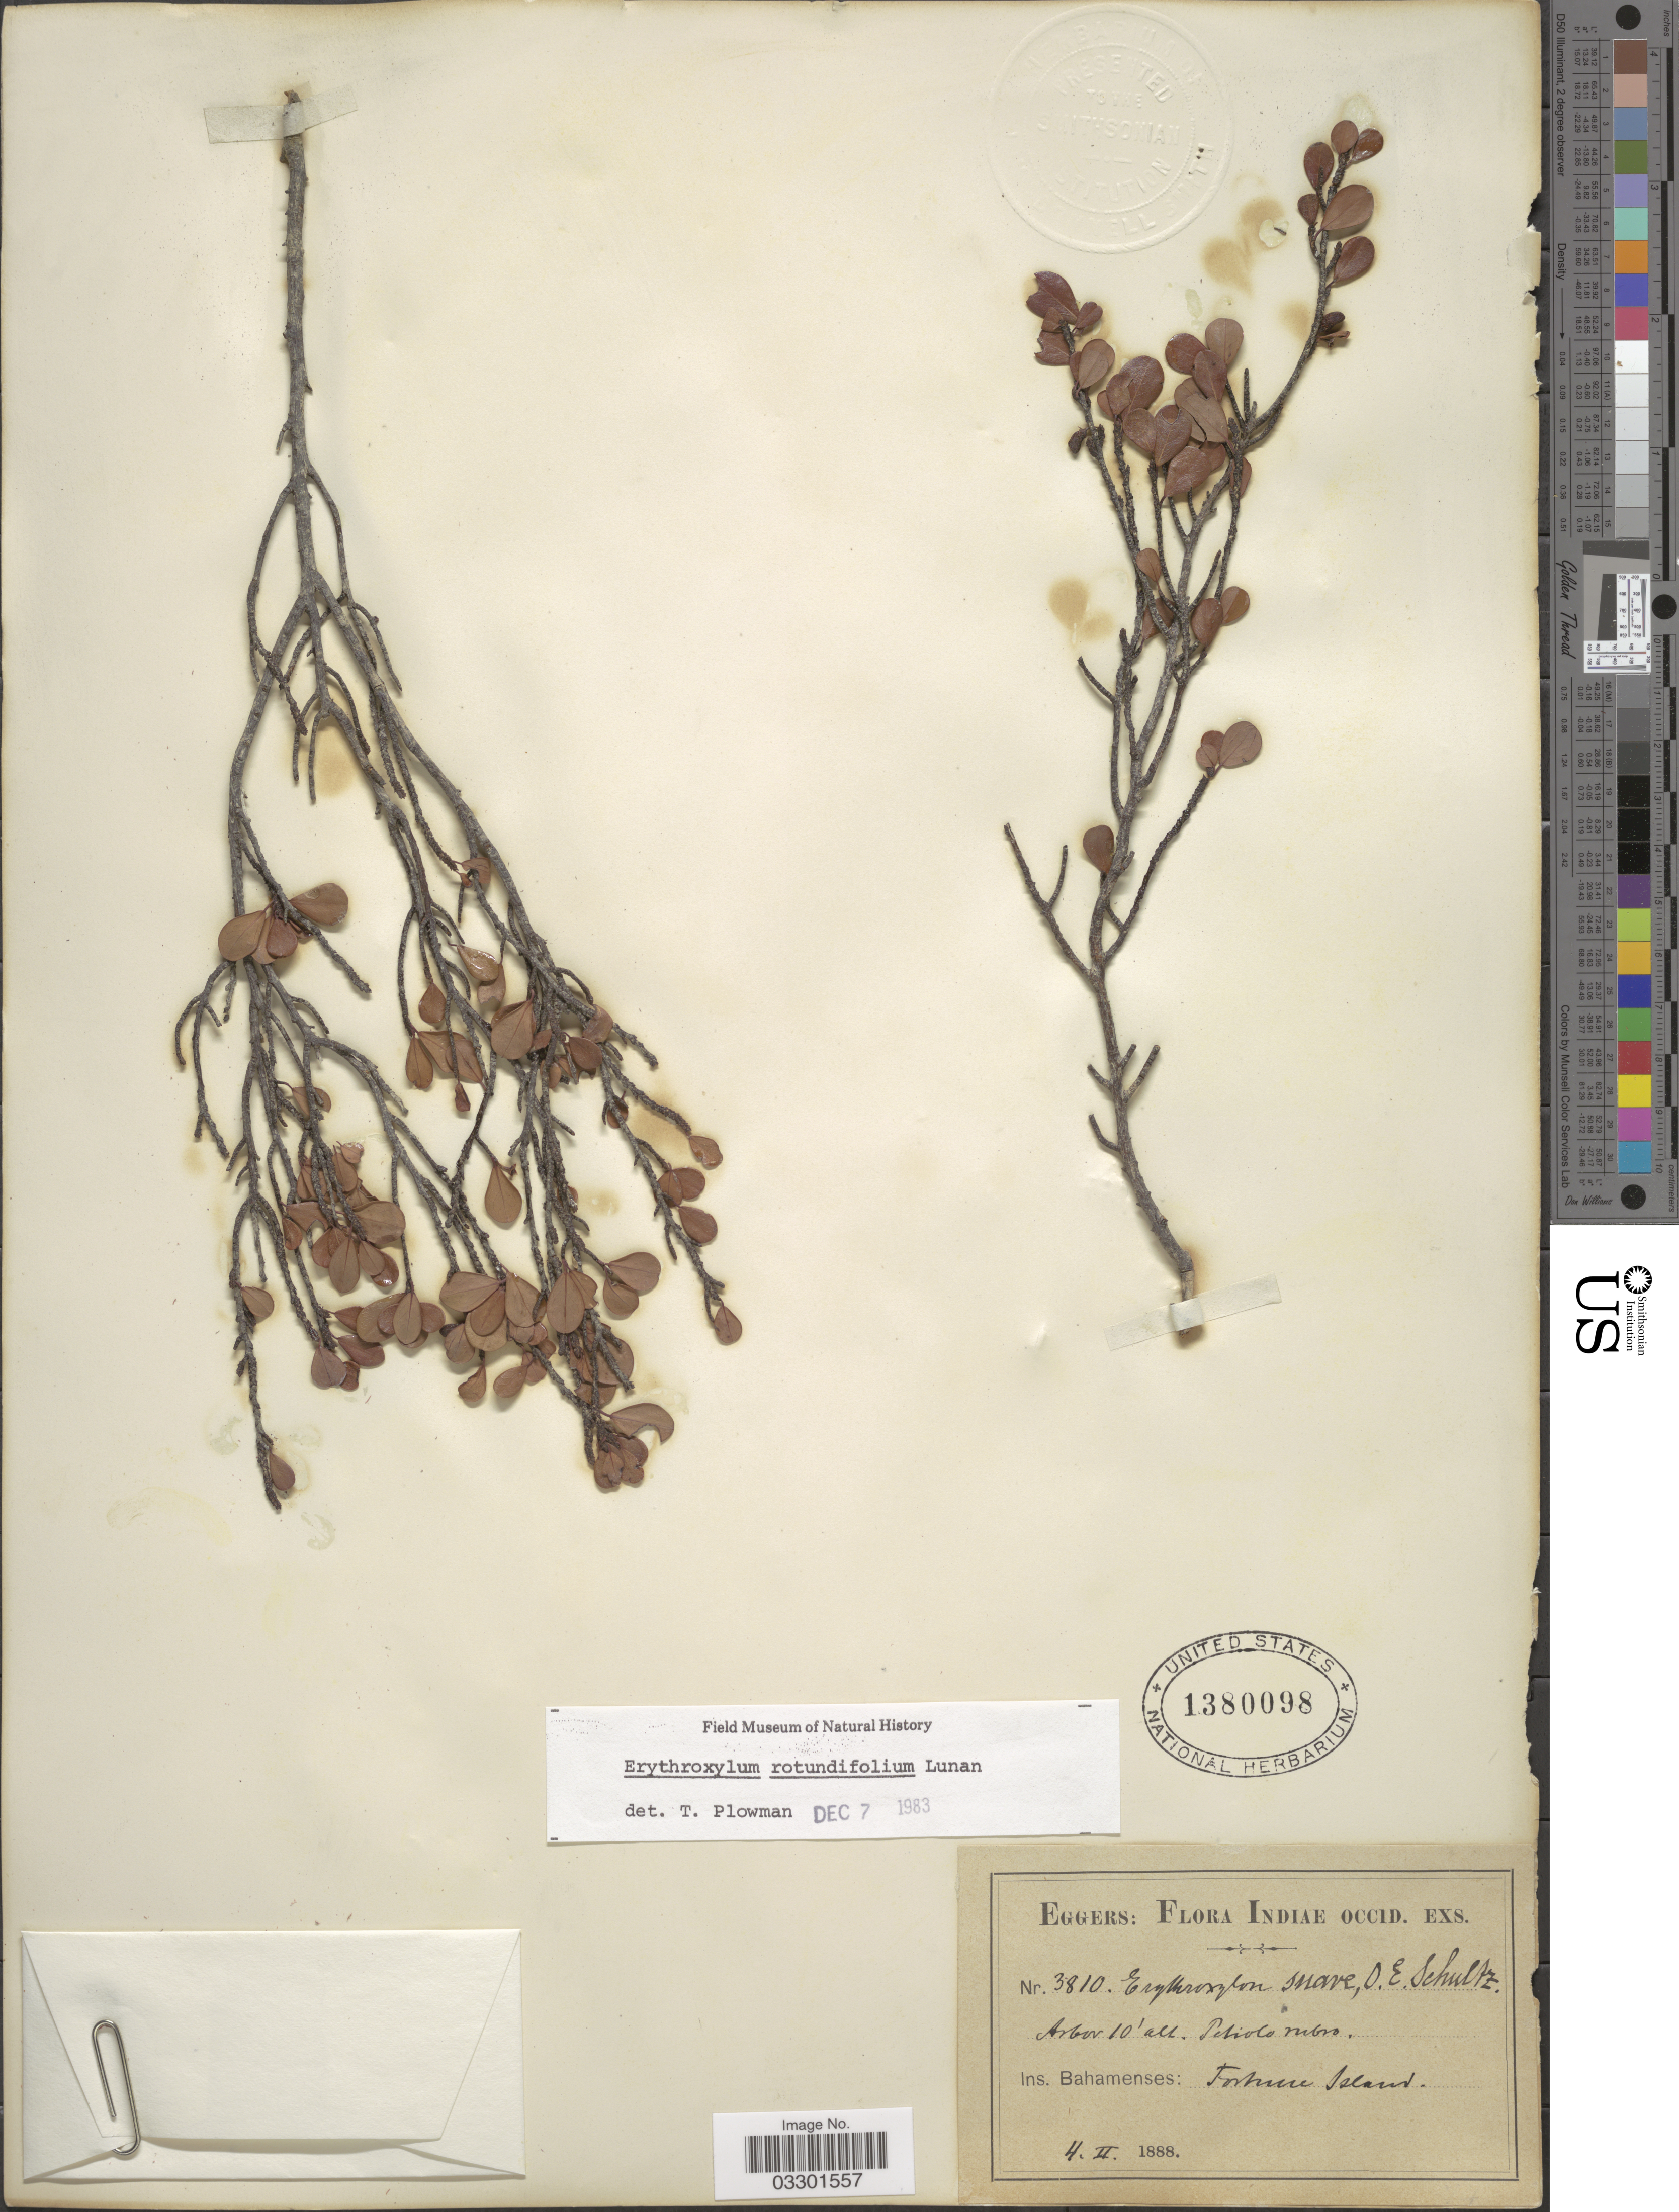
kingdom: Plantae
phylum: Tracheophyta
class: Magnoliopsida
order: Malpighiales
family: Erythroxylaceae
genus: Erythroxylum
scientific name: Erythroxylum rotundifolium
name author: Lunan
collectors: -. Eggers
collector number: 3810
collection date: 1888-02-04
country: Bahamas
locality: Indiae Occid. Ins. Bahamenses: Fortuna Island.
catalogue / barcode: US 1380098